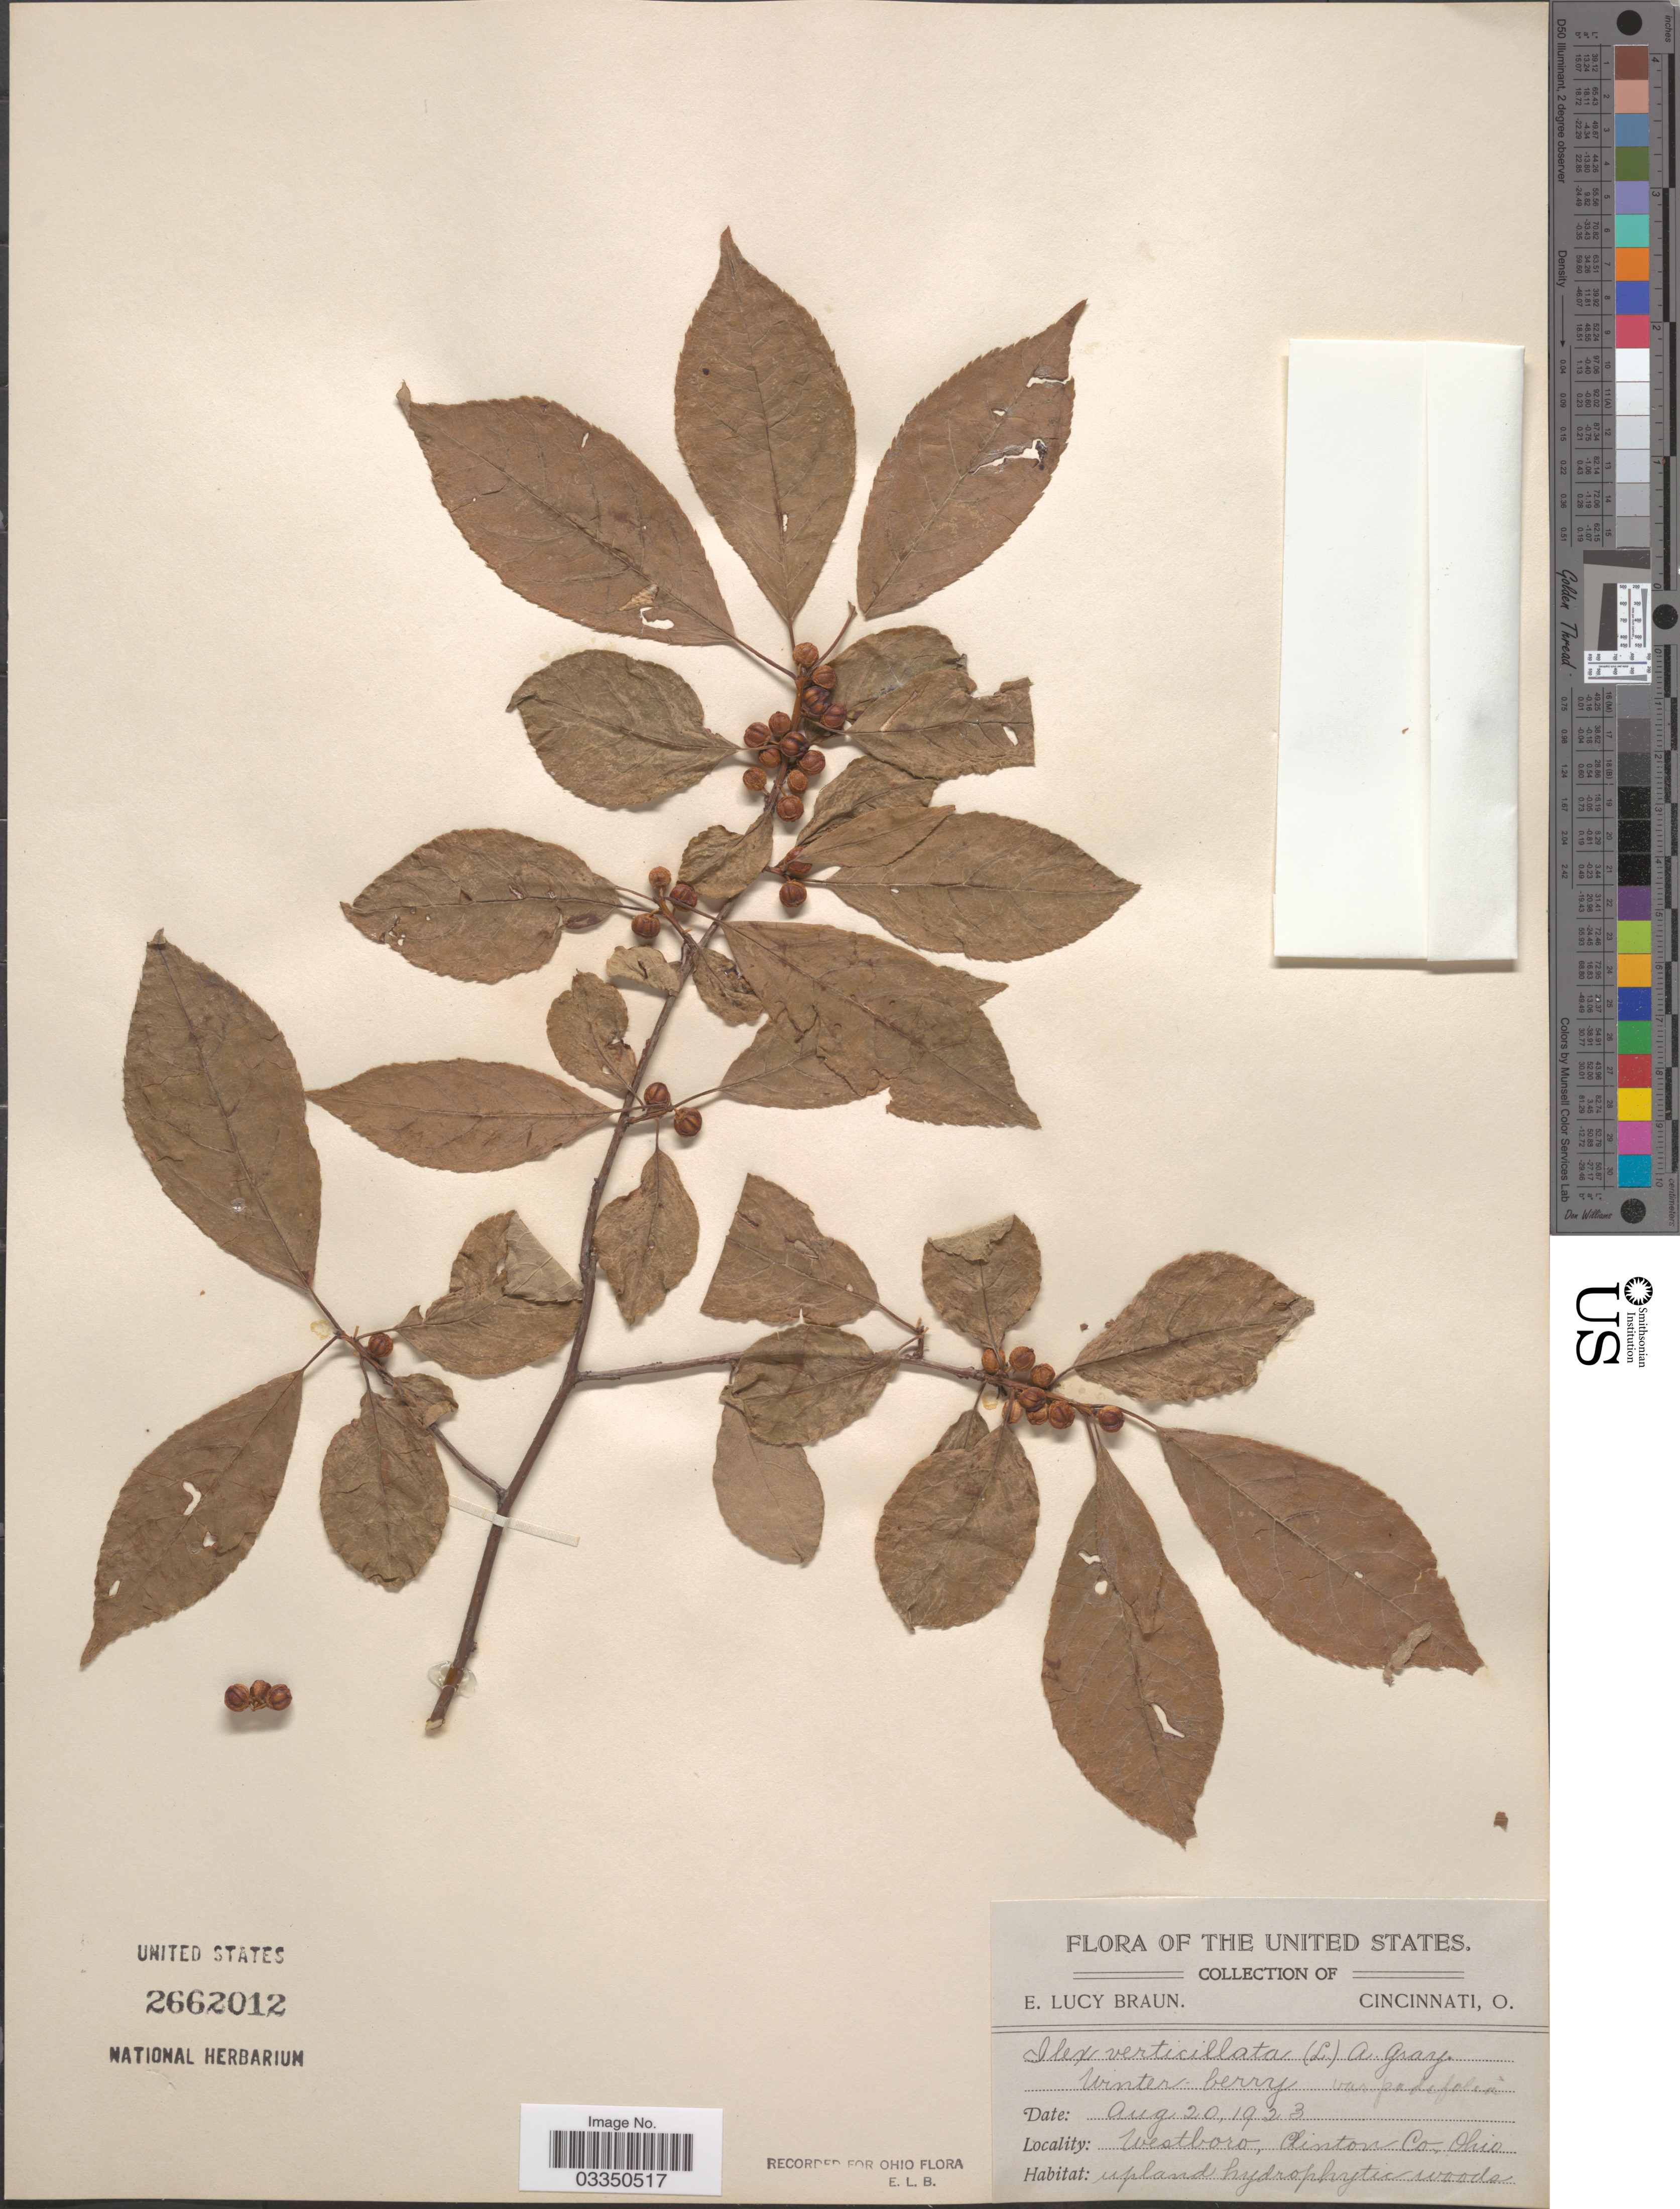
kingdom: Plantae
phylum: Tracheophyta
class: Magnoliopsida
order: Aquifoliales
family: Aquifoliaceae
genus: Ilex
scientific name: Ilex verticillata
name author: (L.) A. Gray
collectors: E. L. Braun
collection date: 1923-08-20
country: United States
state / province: Ohio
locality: Westboro, Clinton Co.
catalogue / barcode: US 2662012